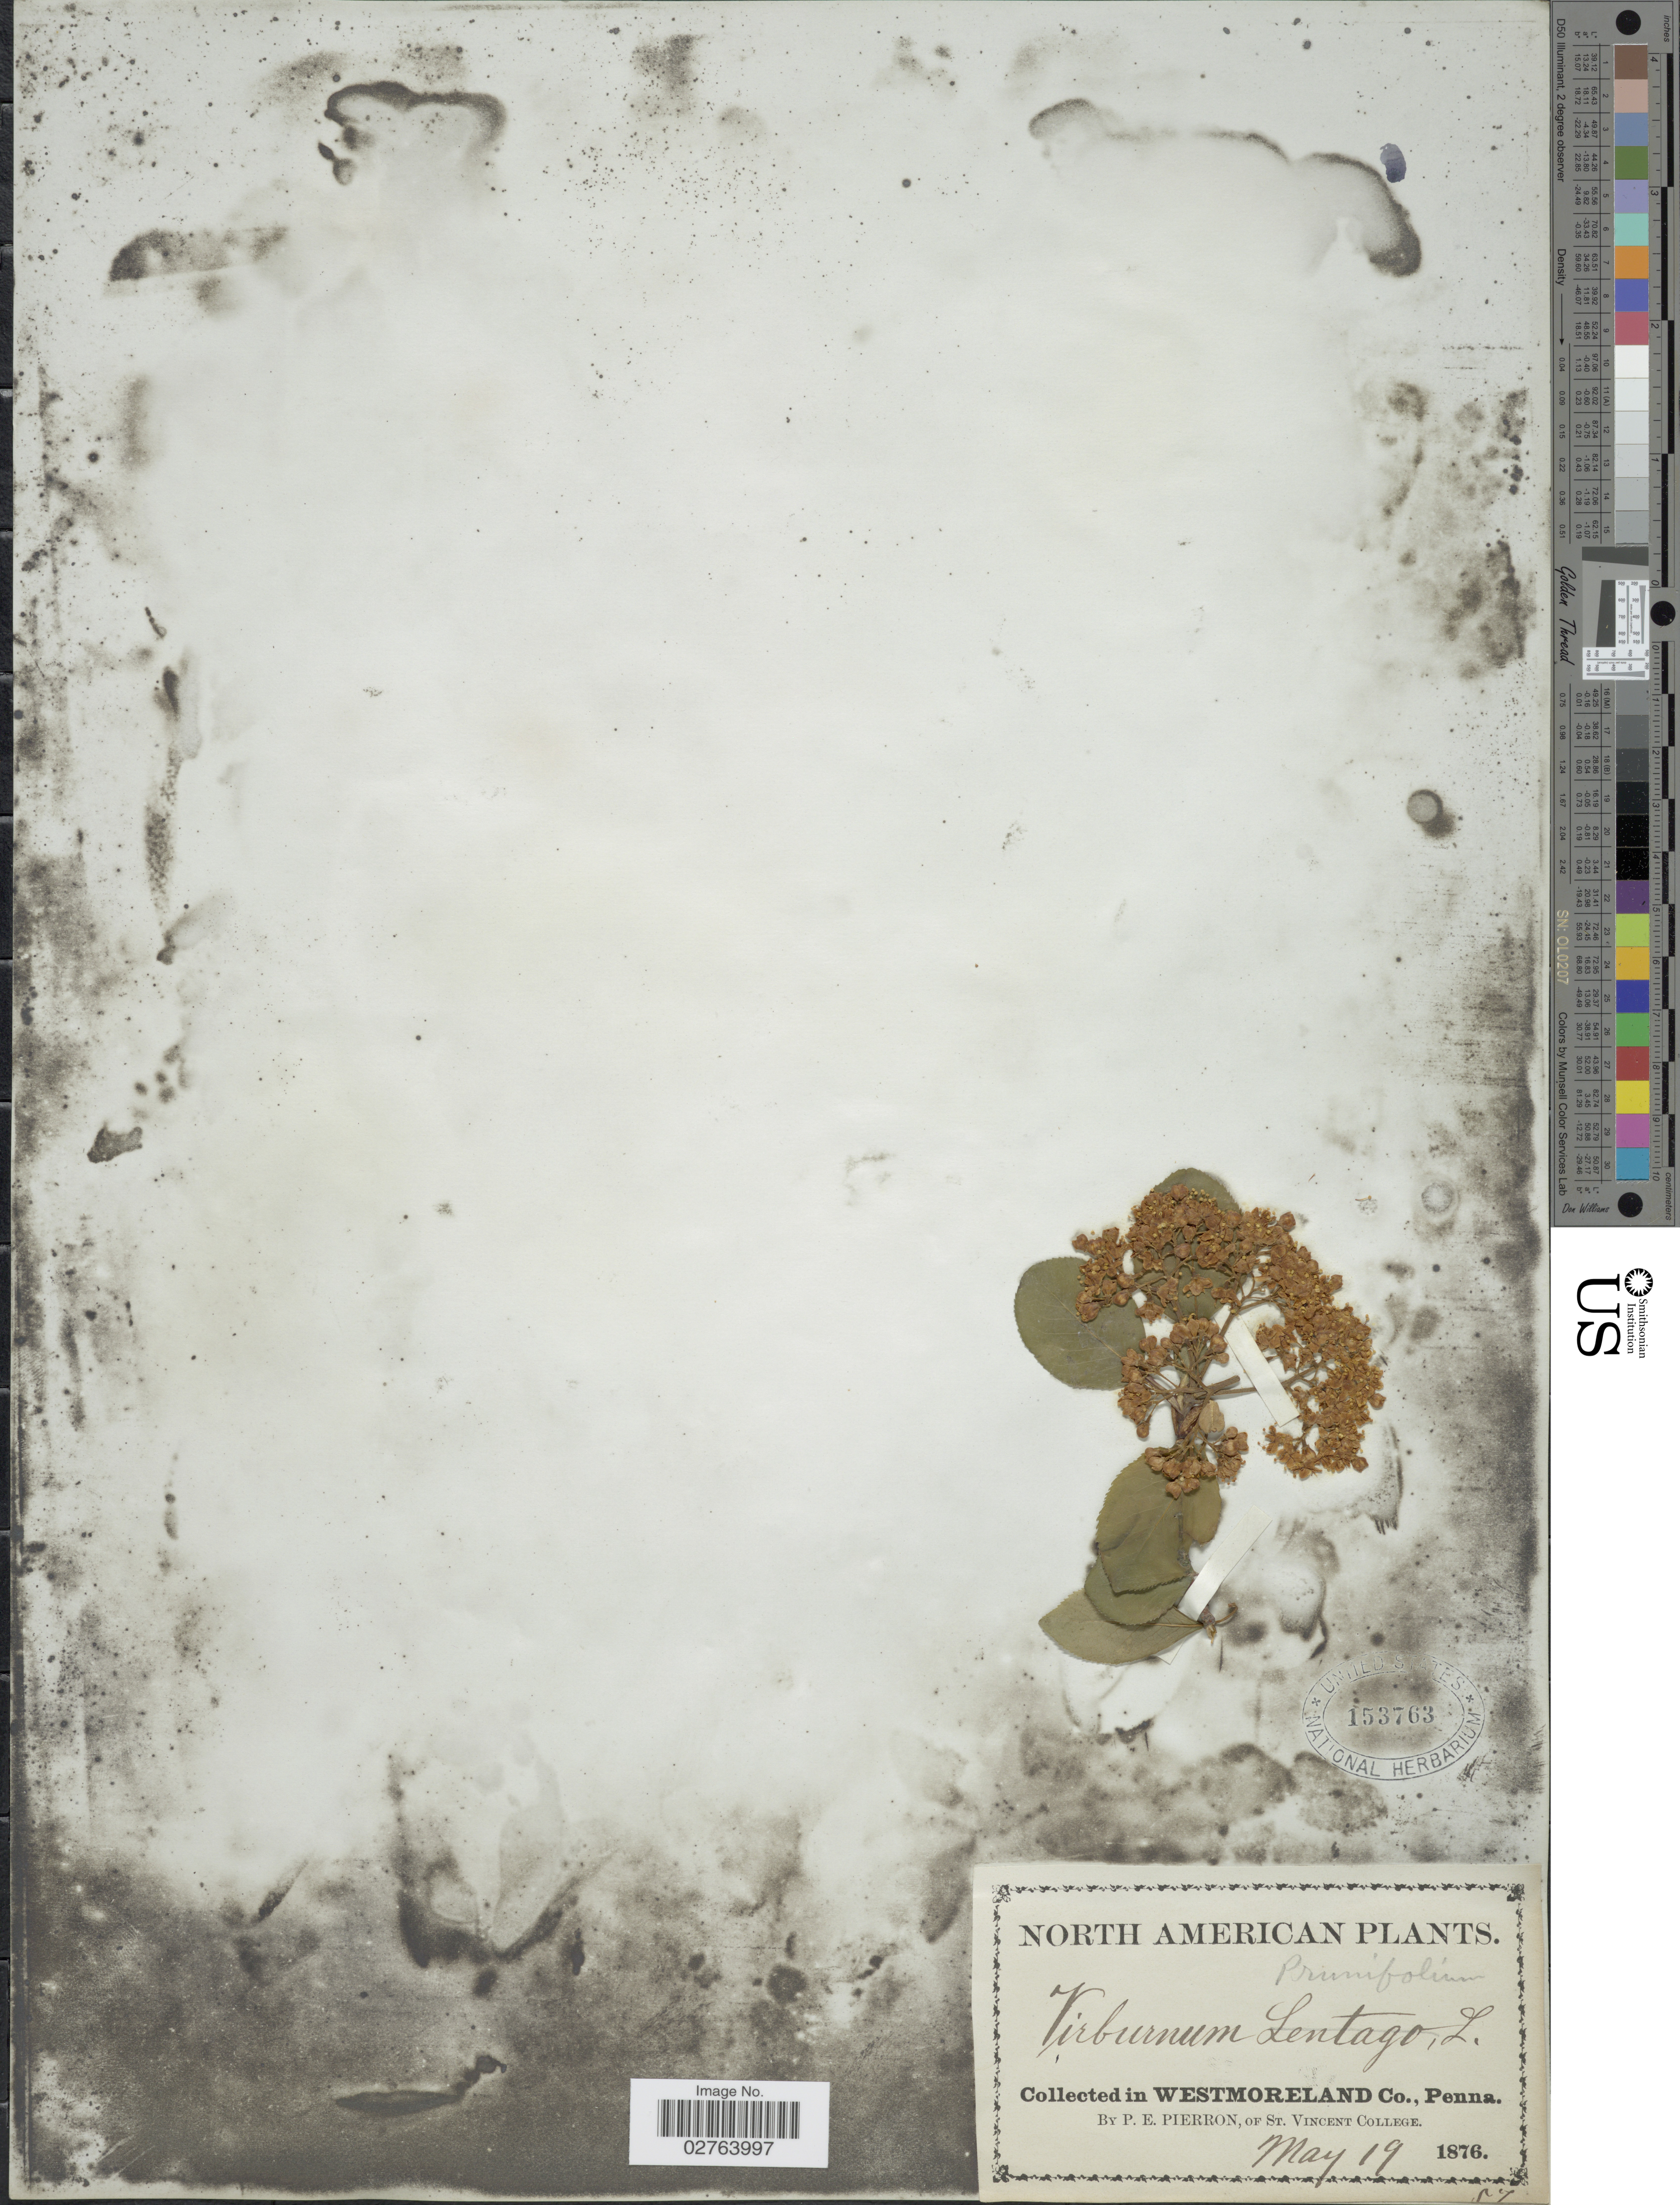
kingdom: Plantae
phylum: Tracheophyta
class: Magnoliopsida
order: Dipsacales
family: Viburnaceae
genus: Viburnum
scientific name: Viburnum prunifolium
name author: L.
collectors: P. Pierron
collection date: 1876-05-19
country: United States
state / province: Pennsylvania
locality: Westmoreland Co.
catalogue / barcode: US 153763